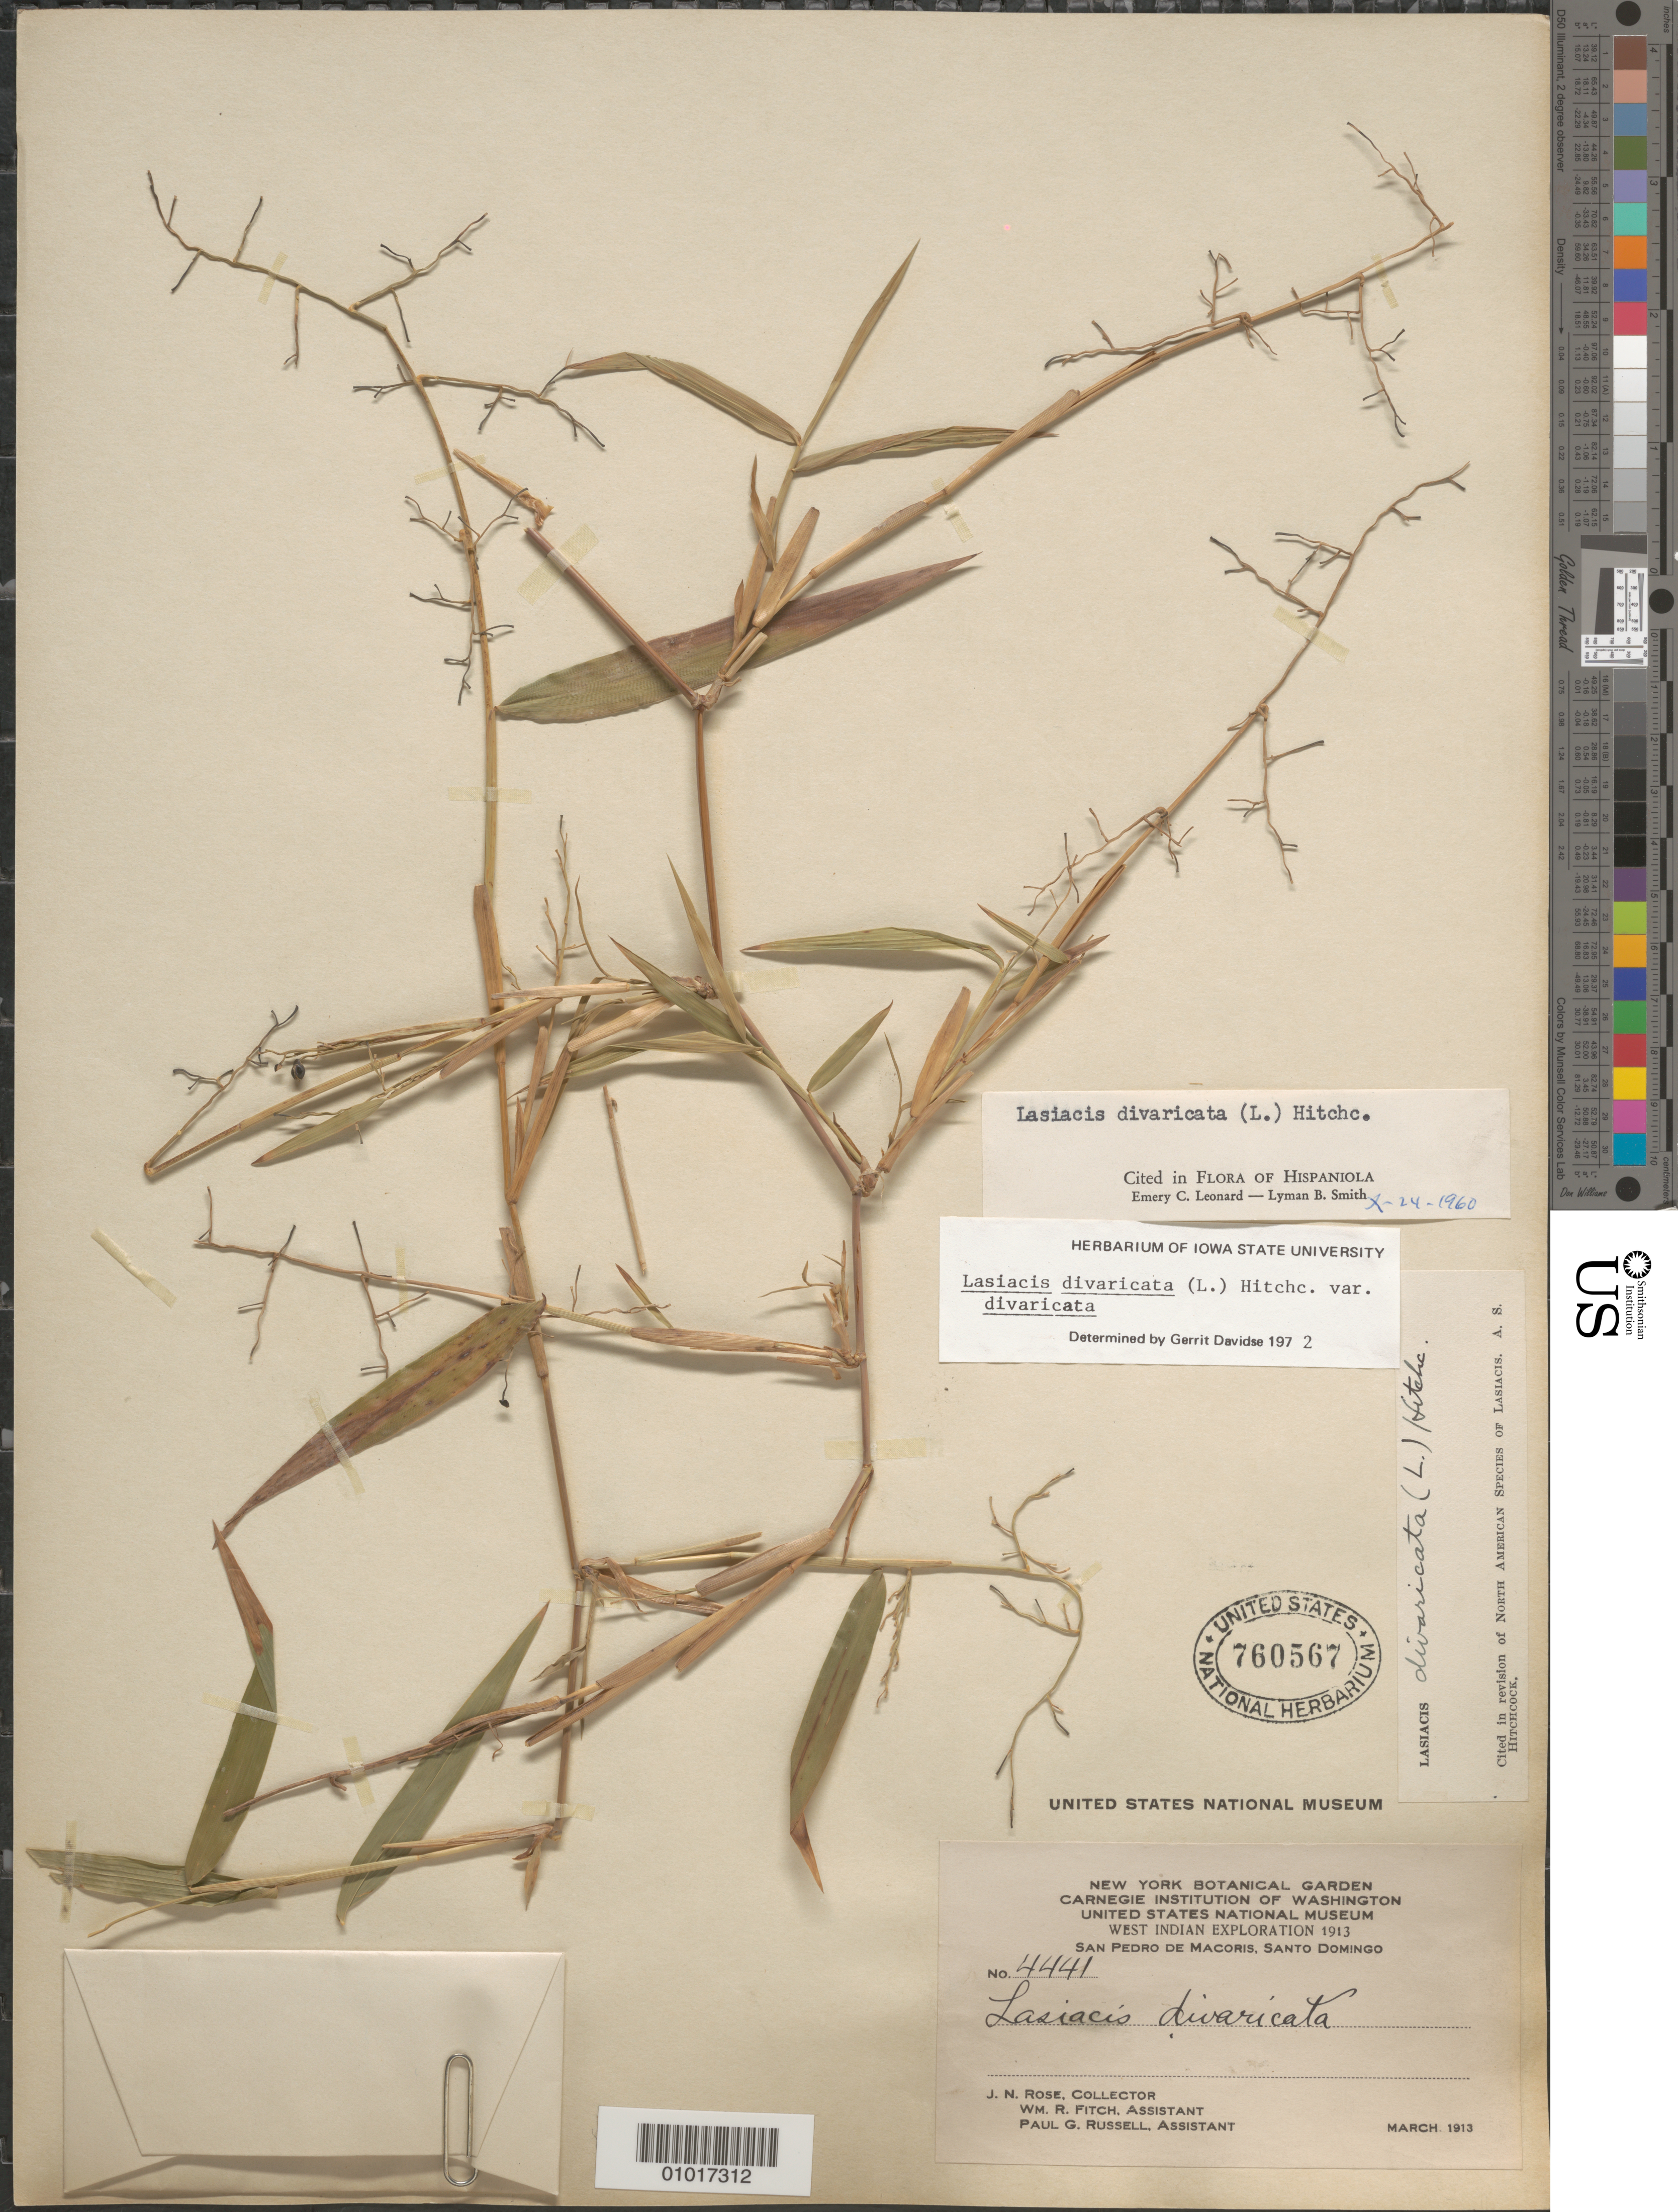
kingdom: Plantae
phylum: Tracheophyta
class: Liliopsida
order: Poales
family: Poaceae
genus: Lasiacis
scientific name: Lasiacis divaricata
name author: (L.) Hitchc.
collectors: J. N. Rose, W. R. Fitch & P. G. Russell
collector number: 4441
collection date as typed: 01 Mar 1913 to 31 Mar 1913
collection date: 1913-03-01/1913-03-31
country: Dominican Republic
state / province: La Vega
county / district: Santo Domingo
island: Hispaniola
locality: San Pedro de Macoris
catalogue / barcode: US 760567